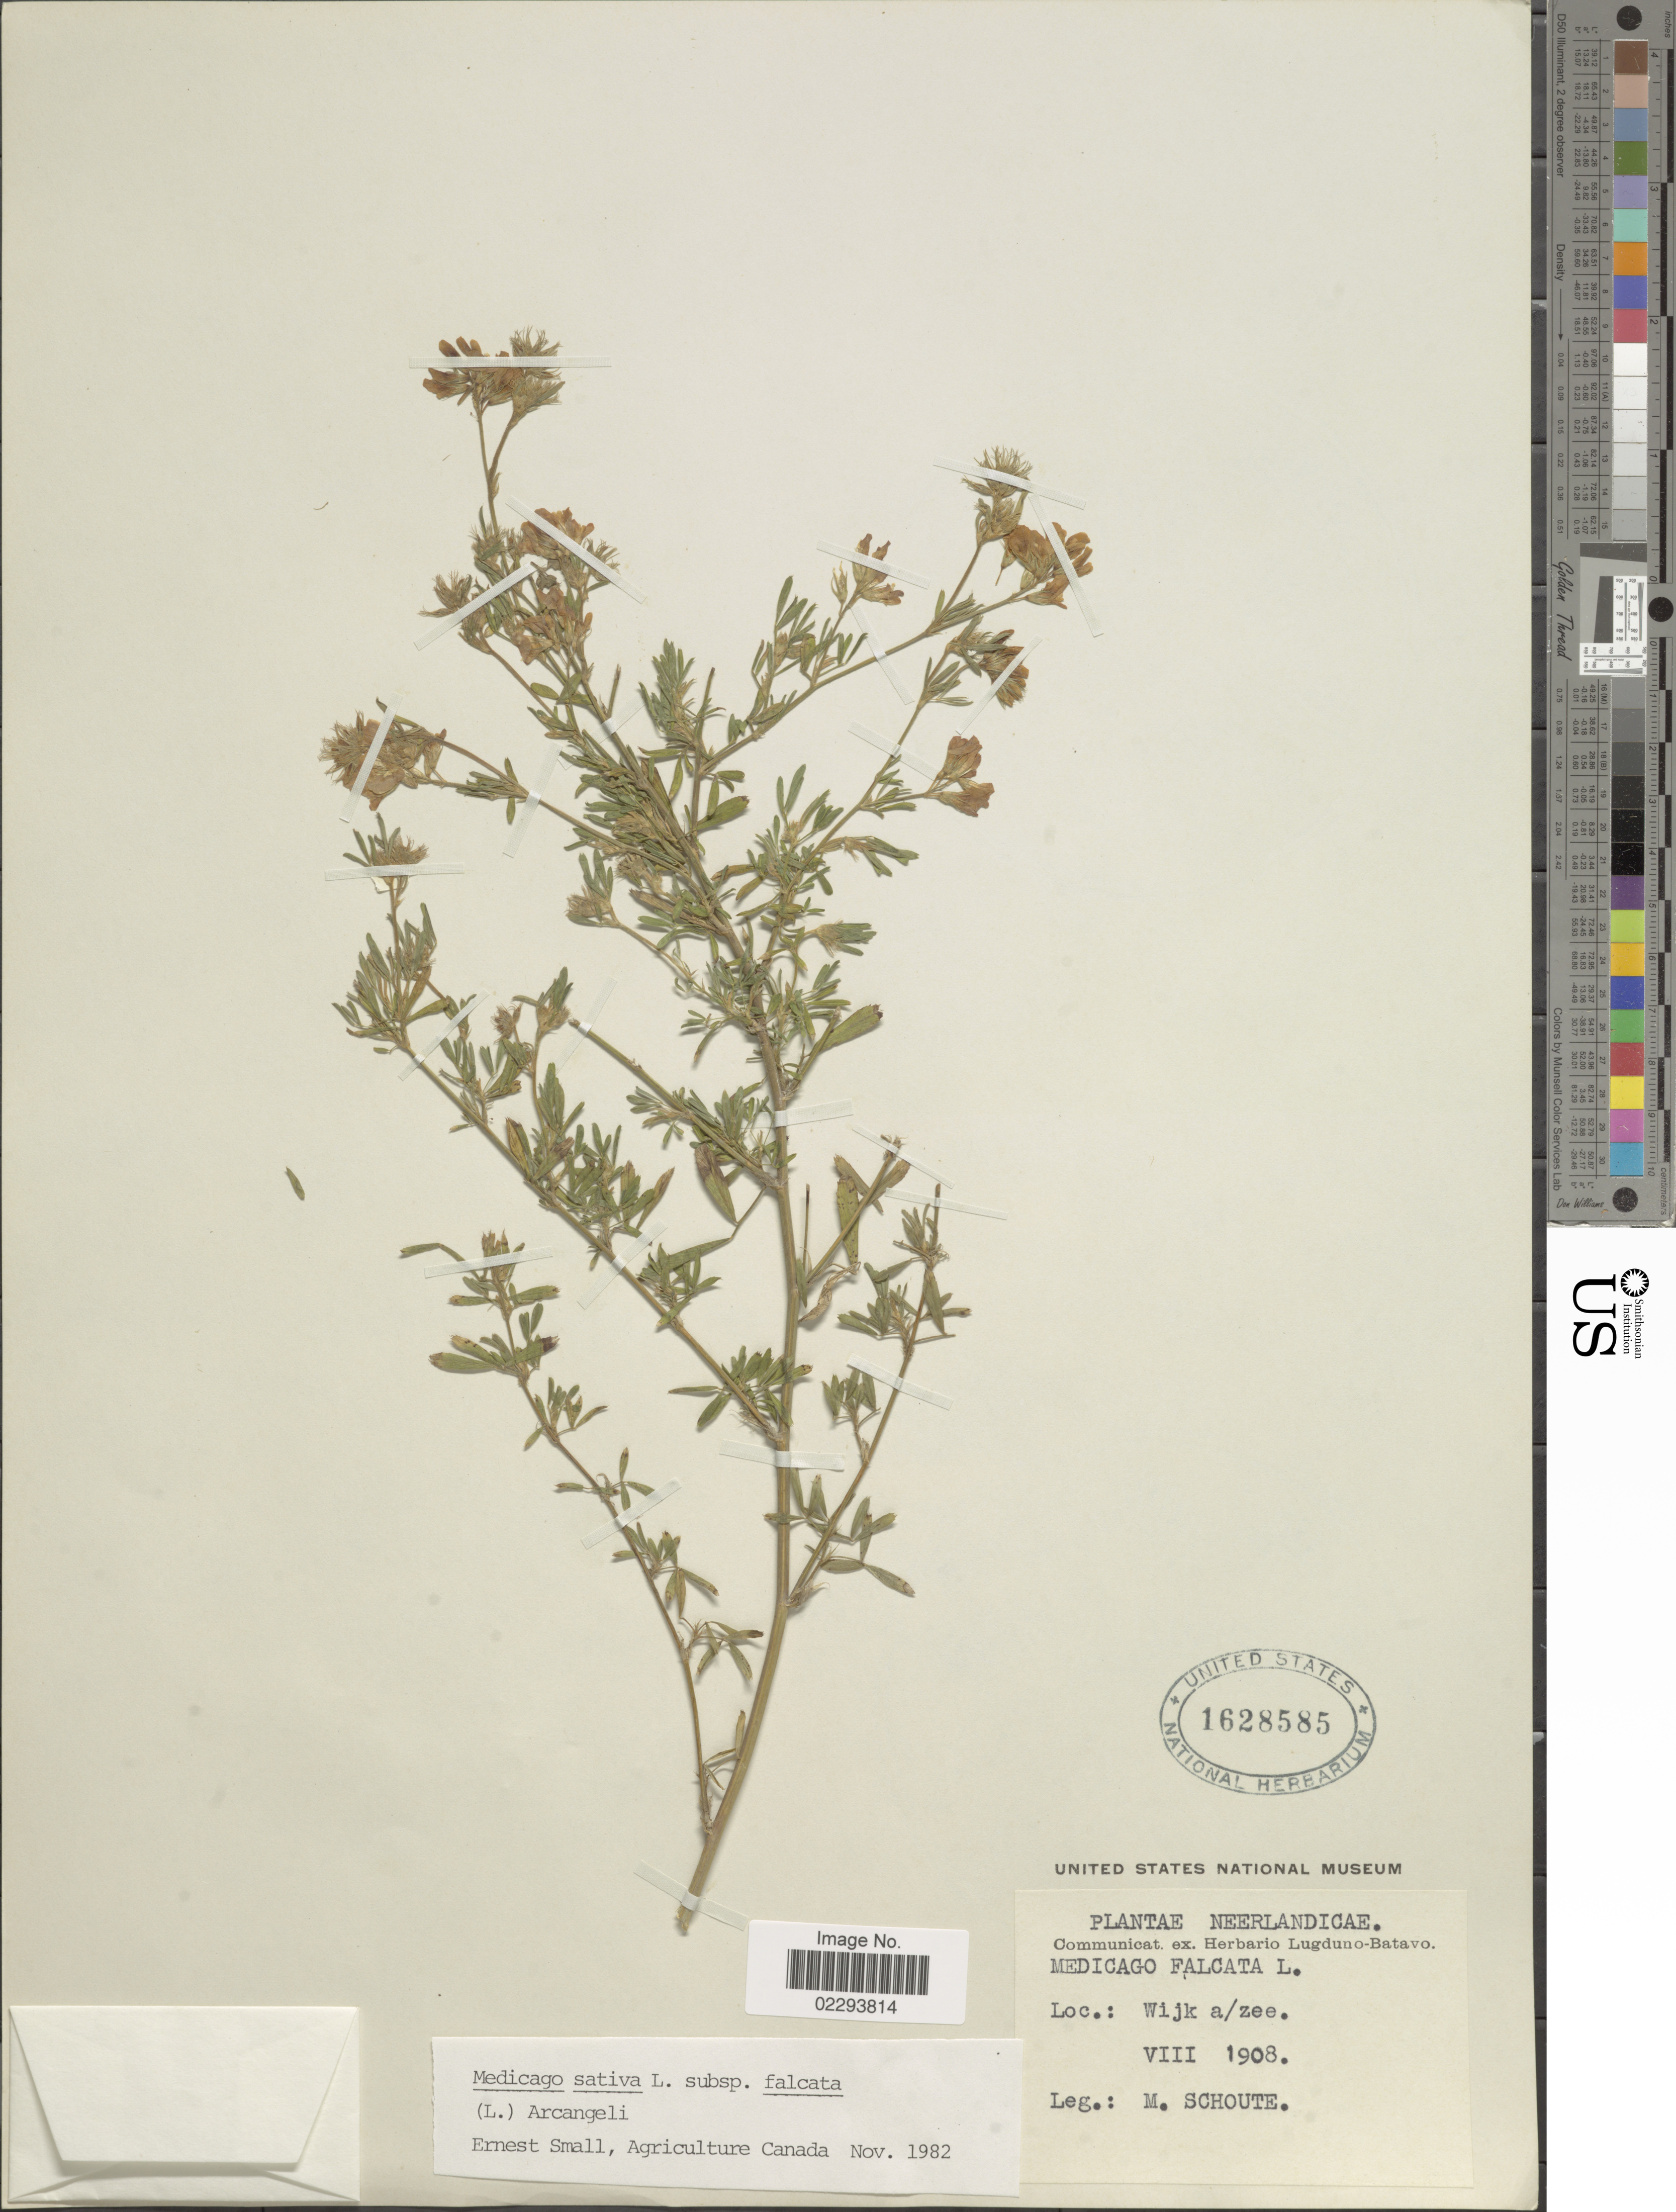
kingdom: Plantae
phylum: Tracheophyta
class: Magnoliopsida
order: Fabales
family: Fabaceae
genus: Medicago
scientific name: Medicago sativa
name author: L.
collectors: M. Schoute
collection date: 1908-08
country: Netherlands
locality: Neerlandicae. Wijk a/zee.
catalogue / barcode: US 1628585